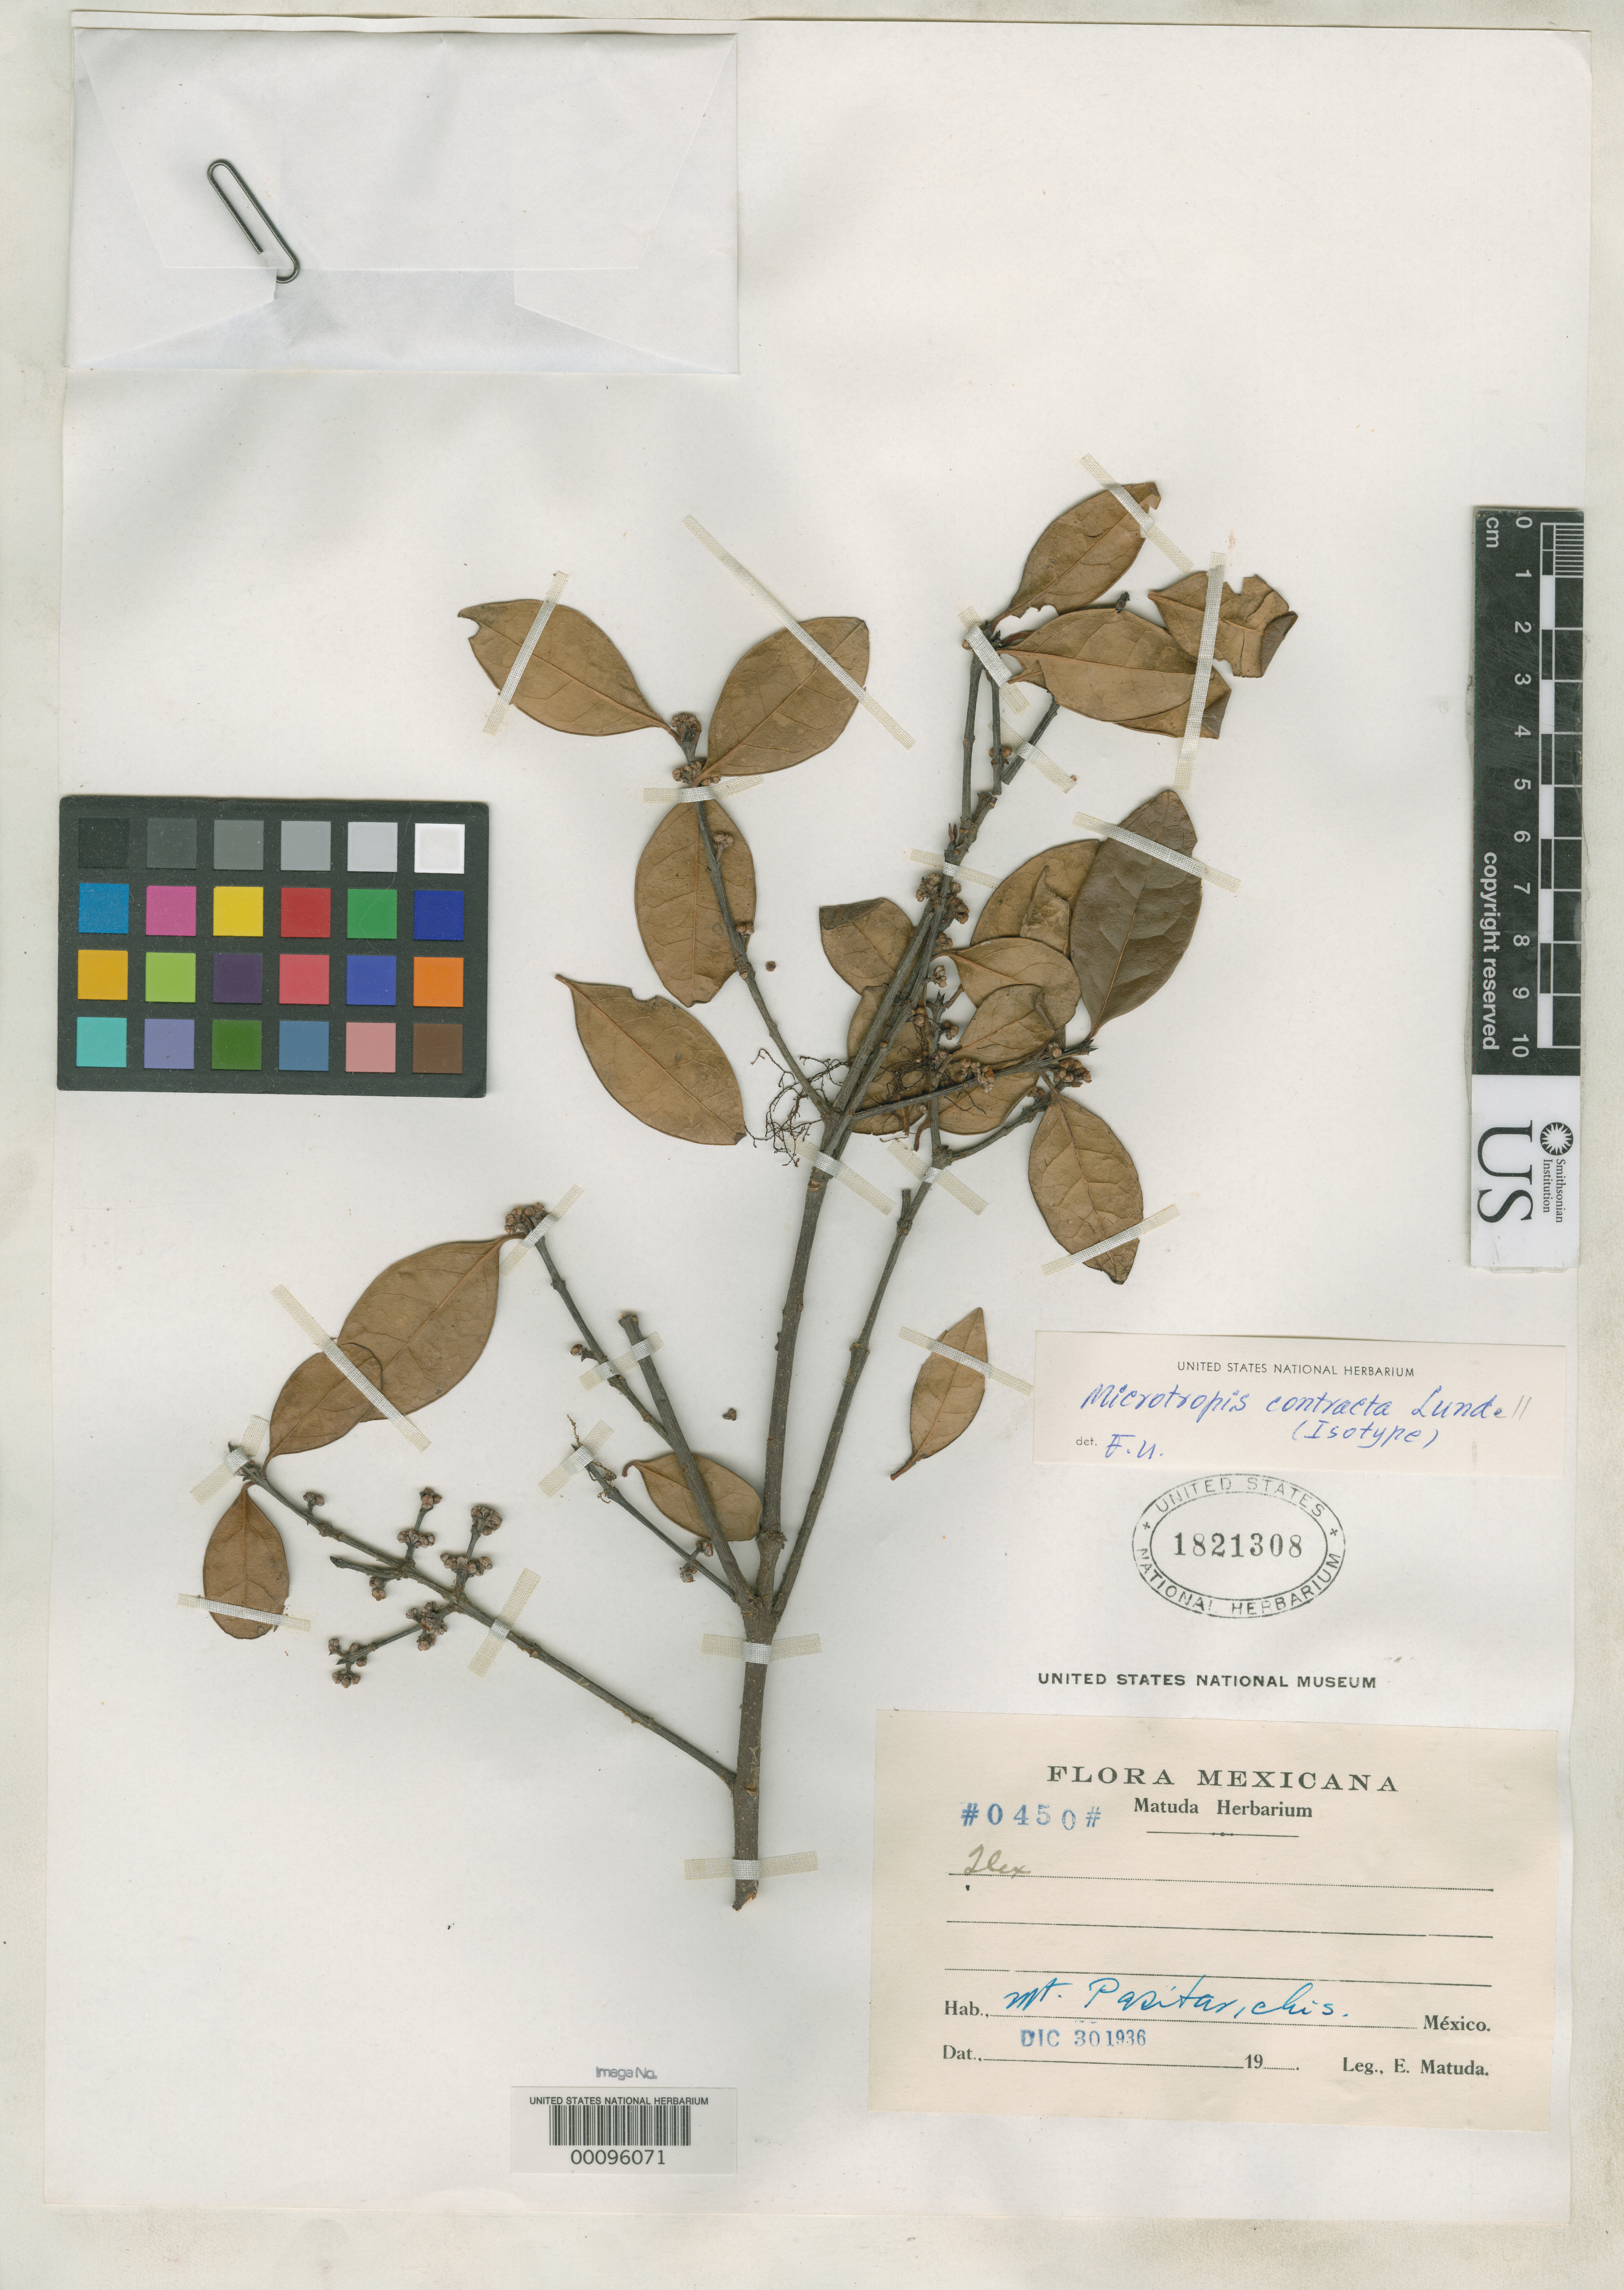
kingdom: Plantae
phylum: Tracheophyta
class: Magnoliopsida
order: Celastrales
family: Celastraceae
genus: Microtropis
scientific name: Microtropis contracta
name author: Lundell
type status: Isotype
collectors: E. Matuda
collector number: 0450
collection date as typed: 30 Dec 1936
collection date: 1936-12-30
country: Mexico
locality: Mt. Pasitarichis.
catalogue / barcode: US 1821308